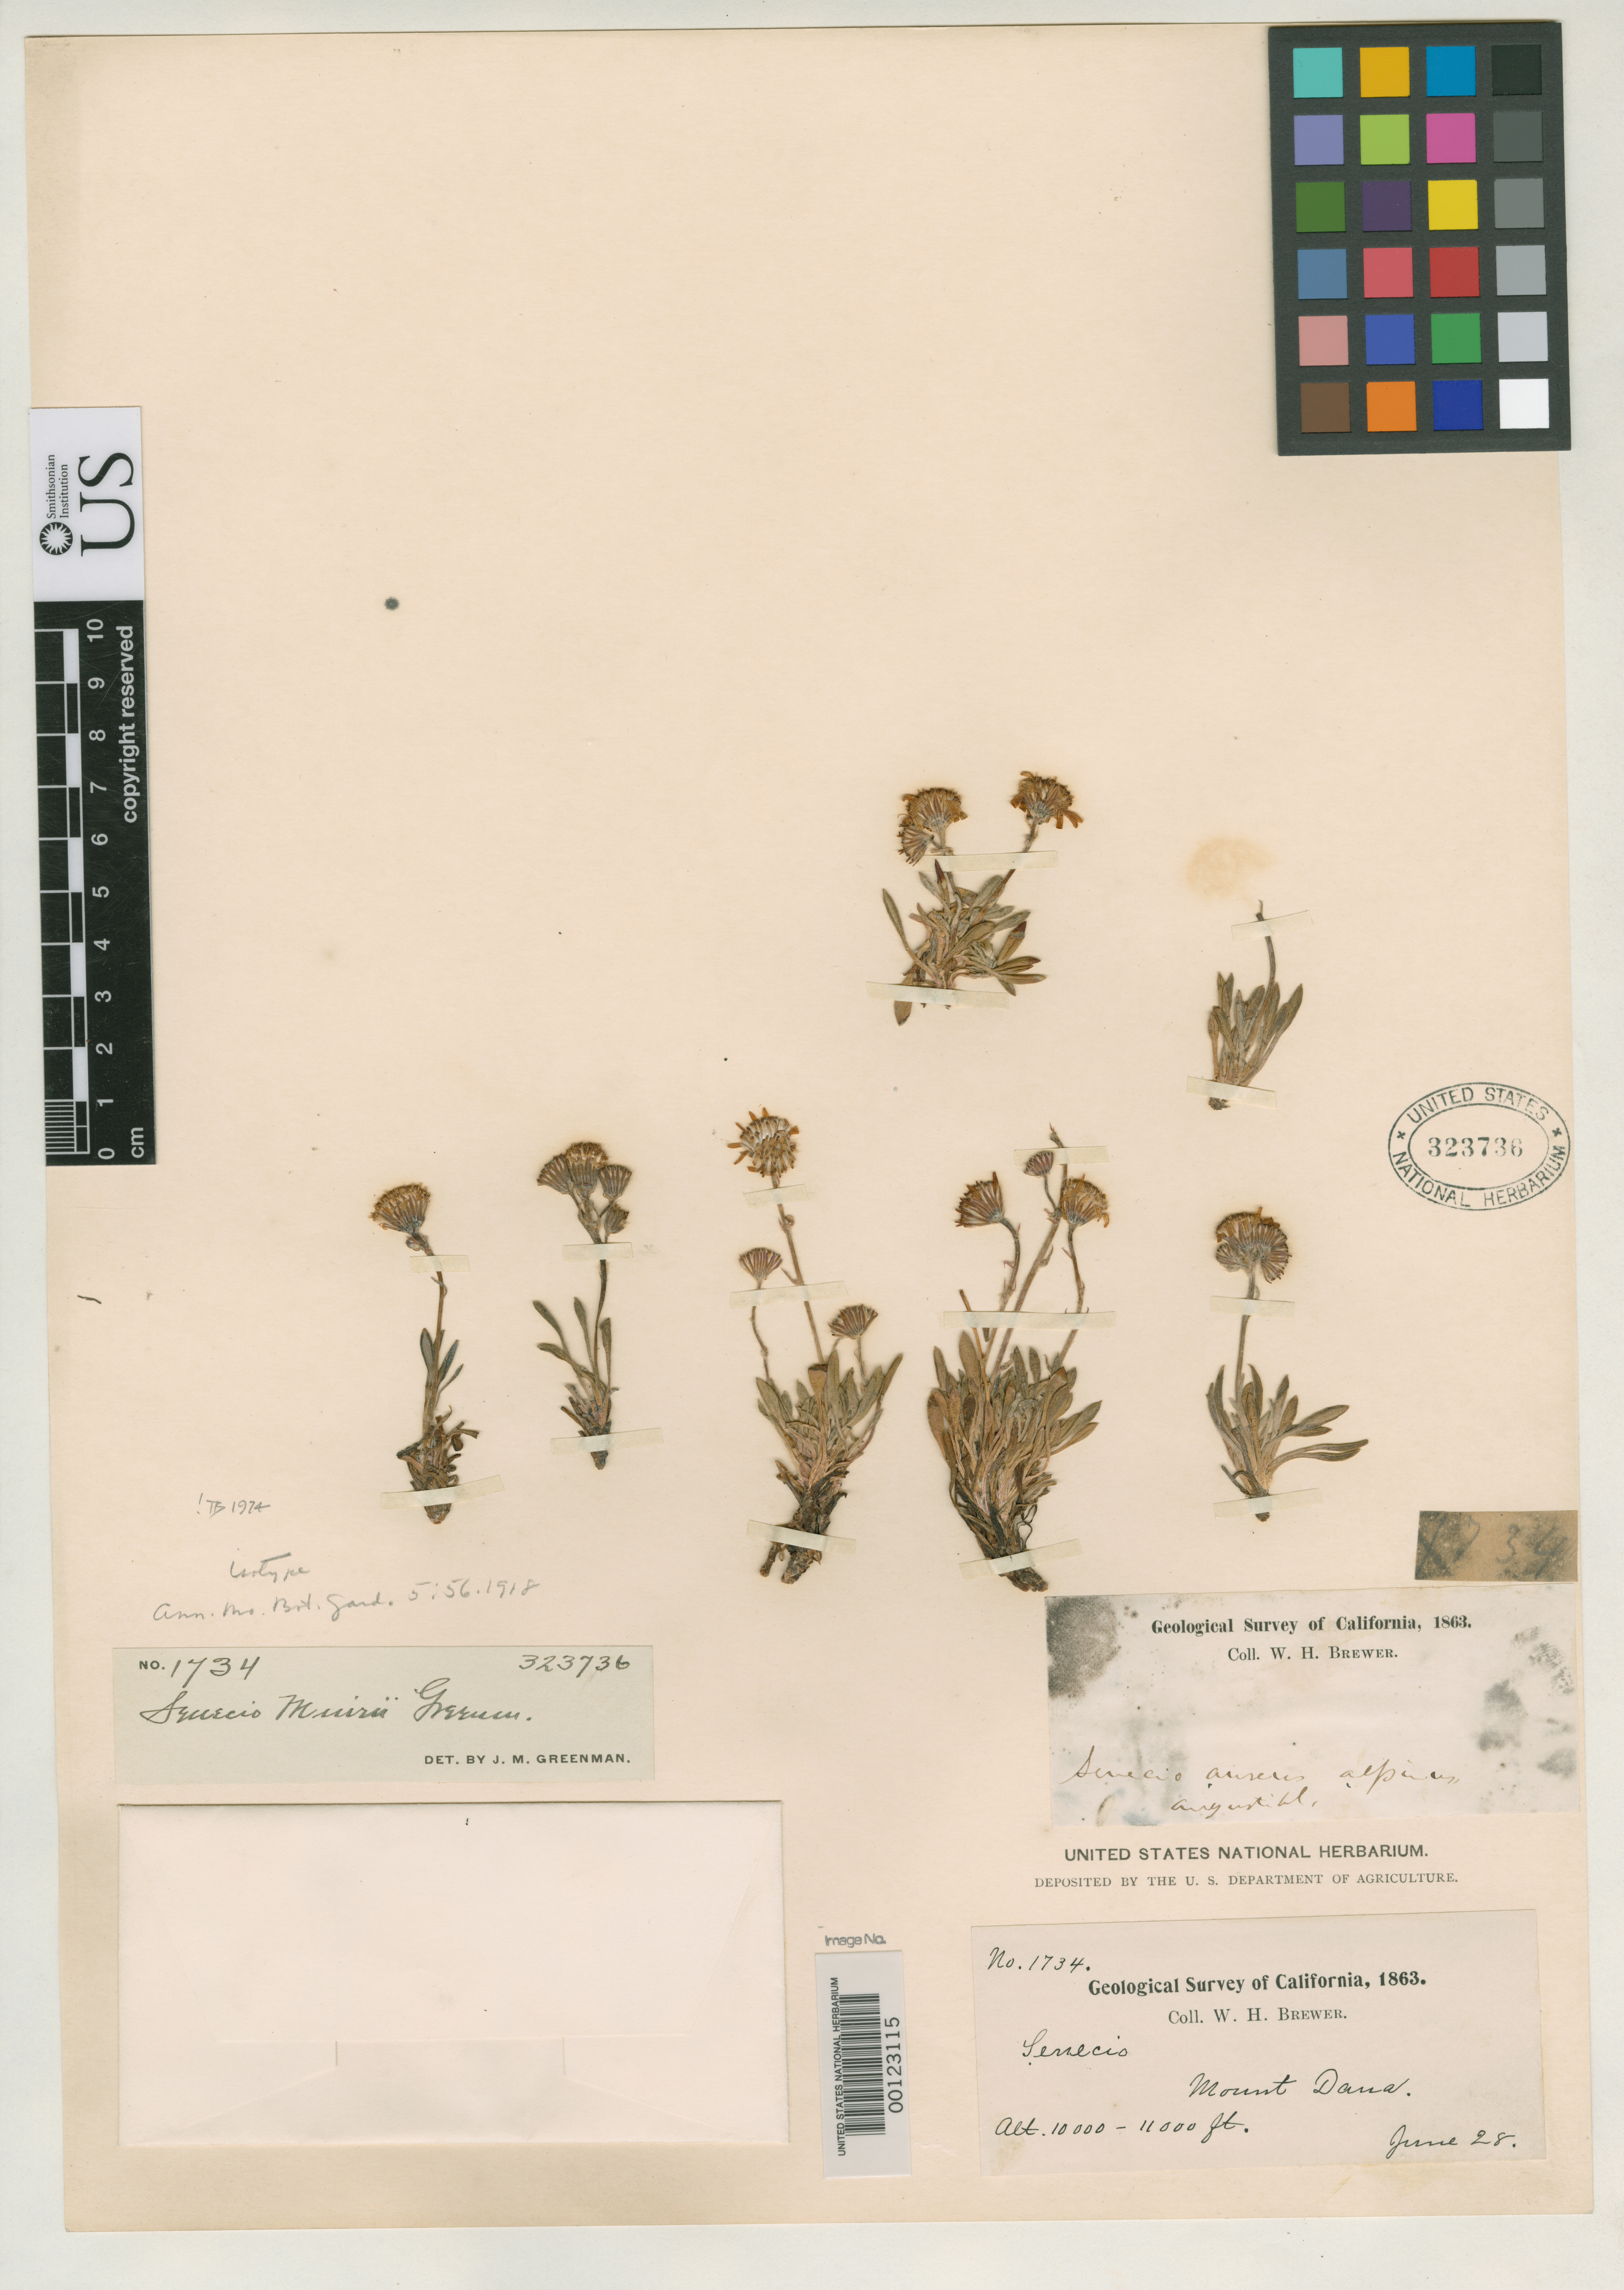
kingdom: Plantae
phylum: Tracheophyta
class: Magnoliopsida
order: Asterales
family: Asteraceae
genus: Senecio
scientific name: Senecio muirii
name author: Greenm.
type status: Syntype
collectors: W. H. Brewer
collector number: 1734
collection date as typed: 28 Jun 1863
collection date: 1863-06-28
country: United States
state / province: California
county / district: Tuolumne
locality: Mount Dana; alt. 10,000-11,000 ft.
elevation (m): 3048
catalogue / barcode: US 323736